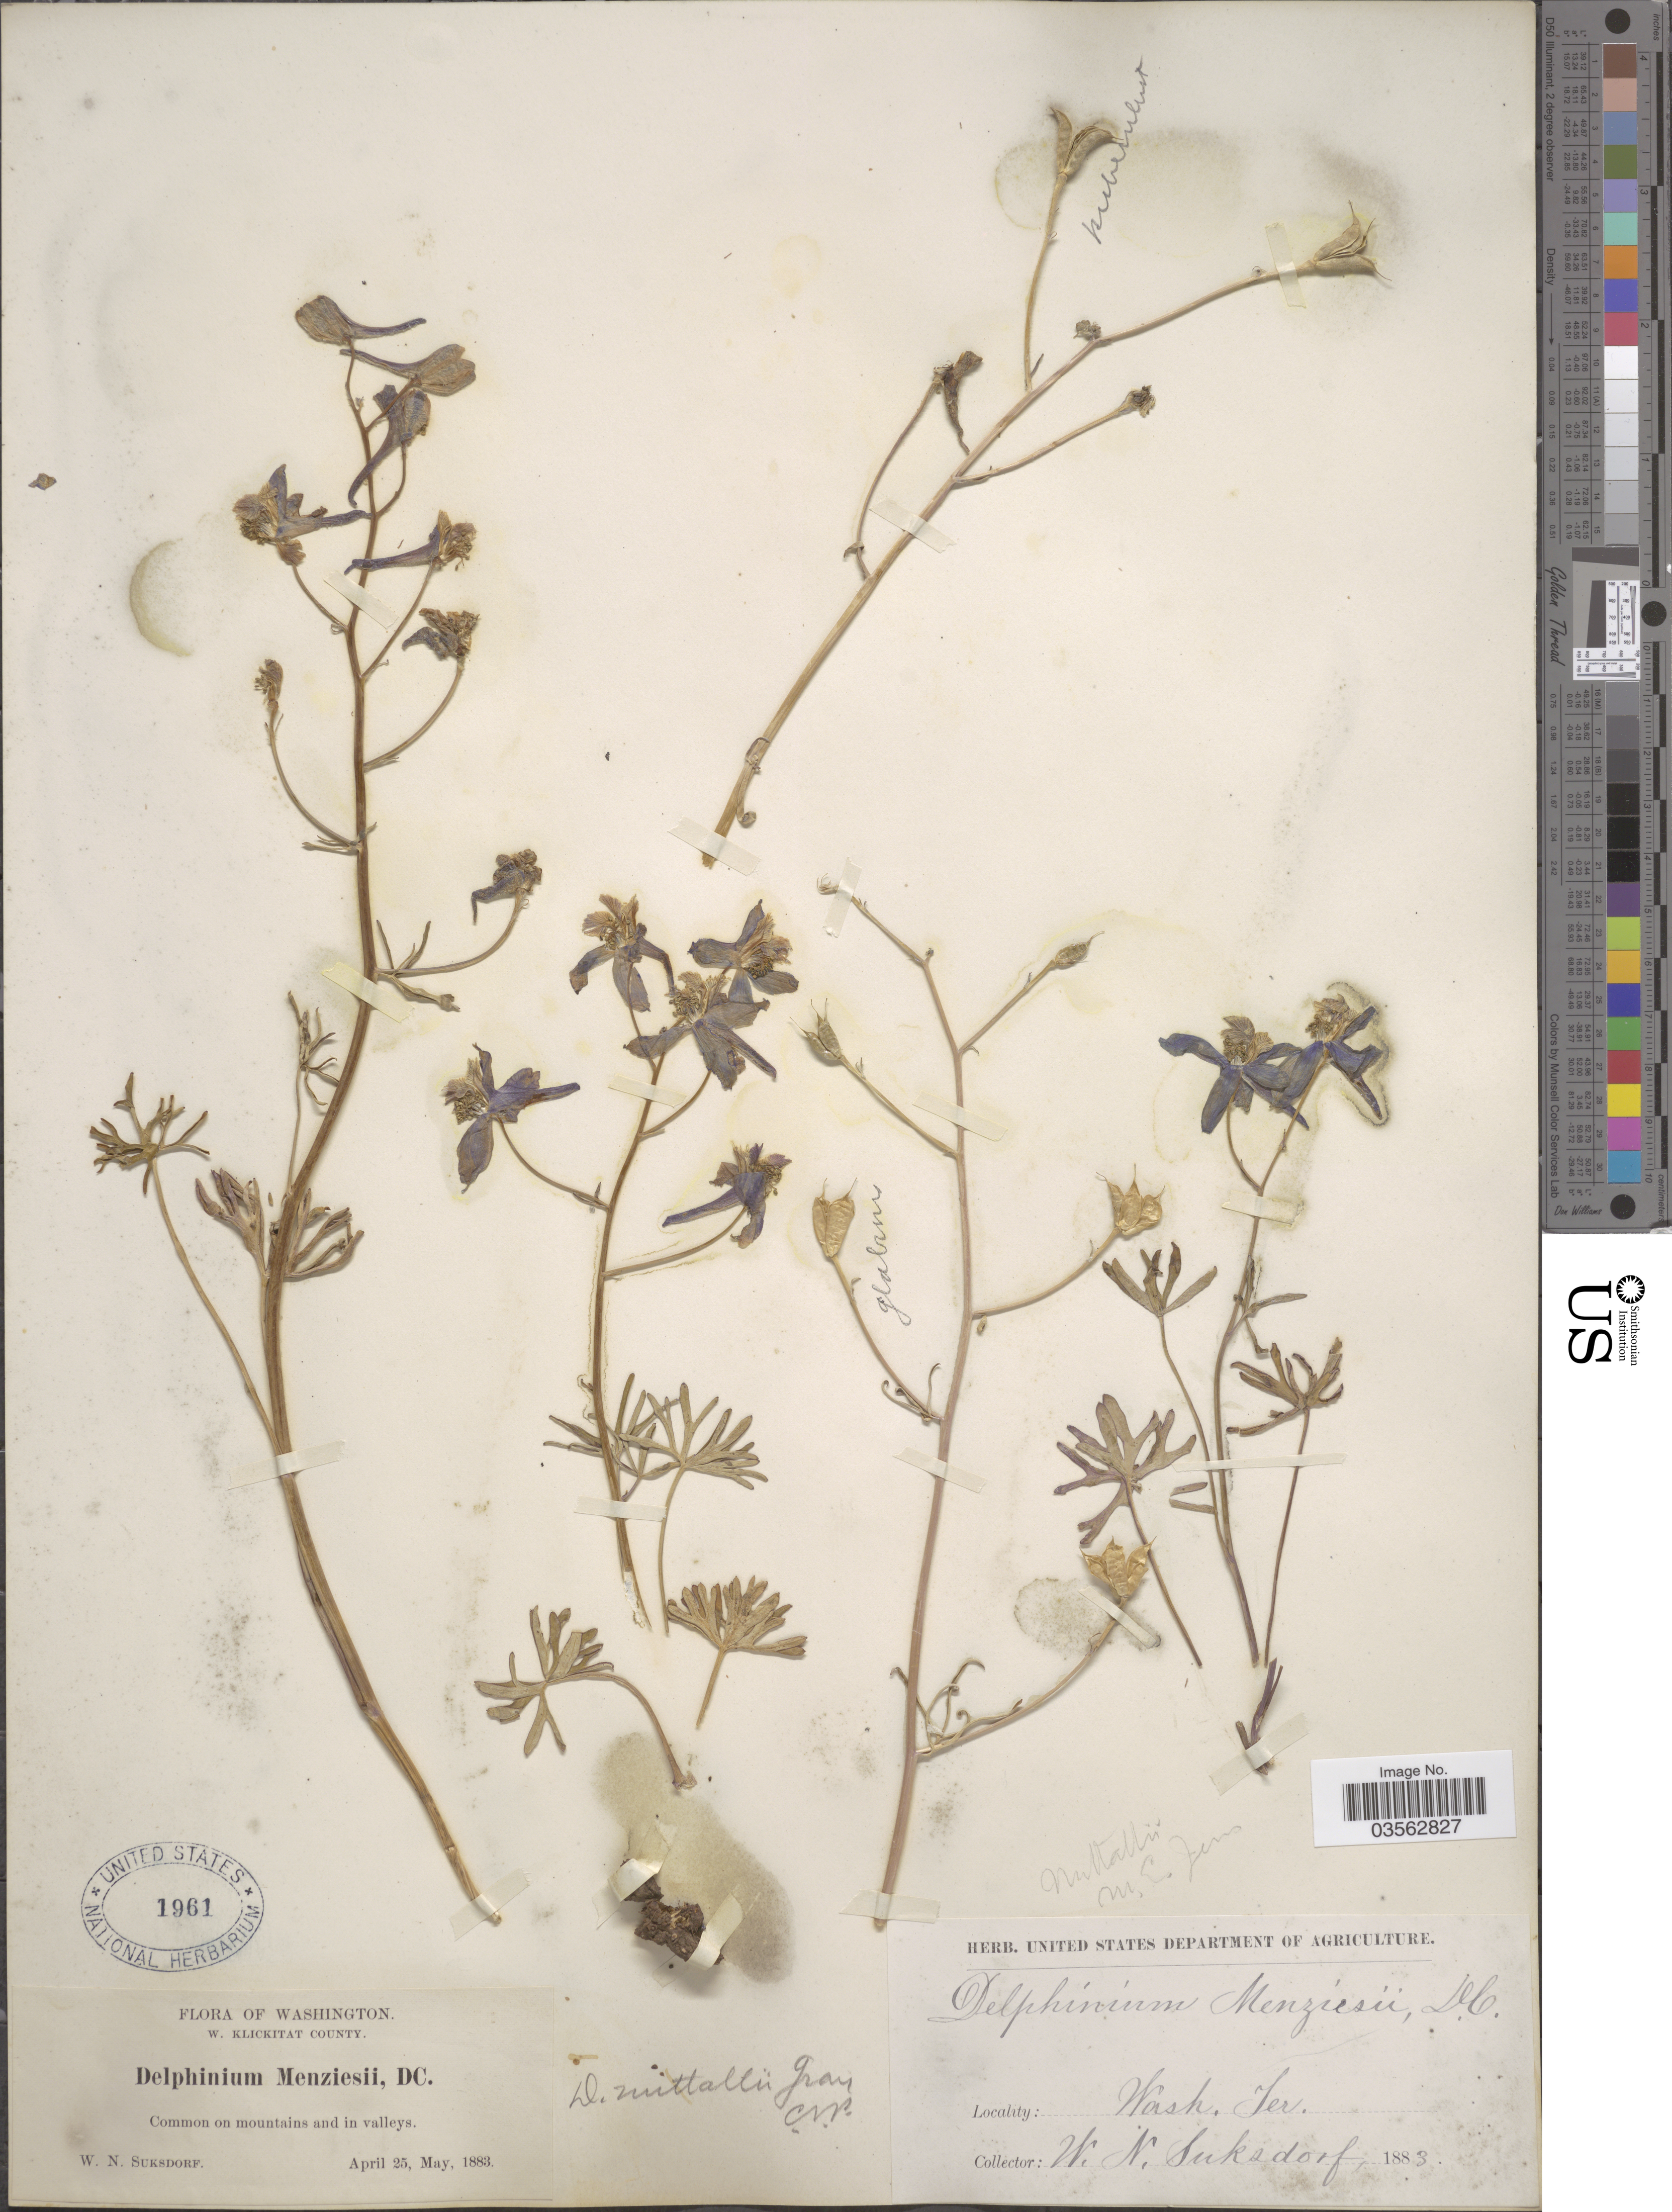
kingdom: Plantae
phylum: Tracheophyta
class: Magnoliopsida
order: Ranunculales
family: Ranunculaceae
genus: Delphinium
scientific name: Delphinium columbianum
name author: Greene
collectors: W. N. Suksdorf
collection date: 1883-04-25/1883-05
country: United States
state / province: Washington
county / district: Klickitat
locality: W. Klickitat County. Common on mountains and in valleys. Wash. Ter.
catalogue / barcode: US 1961